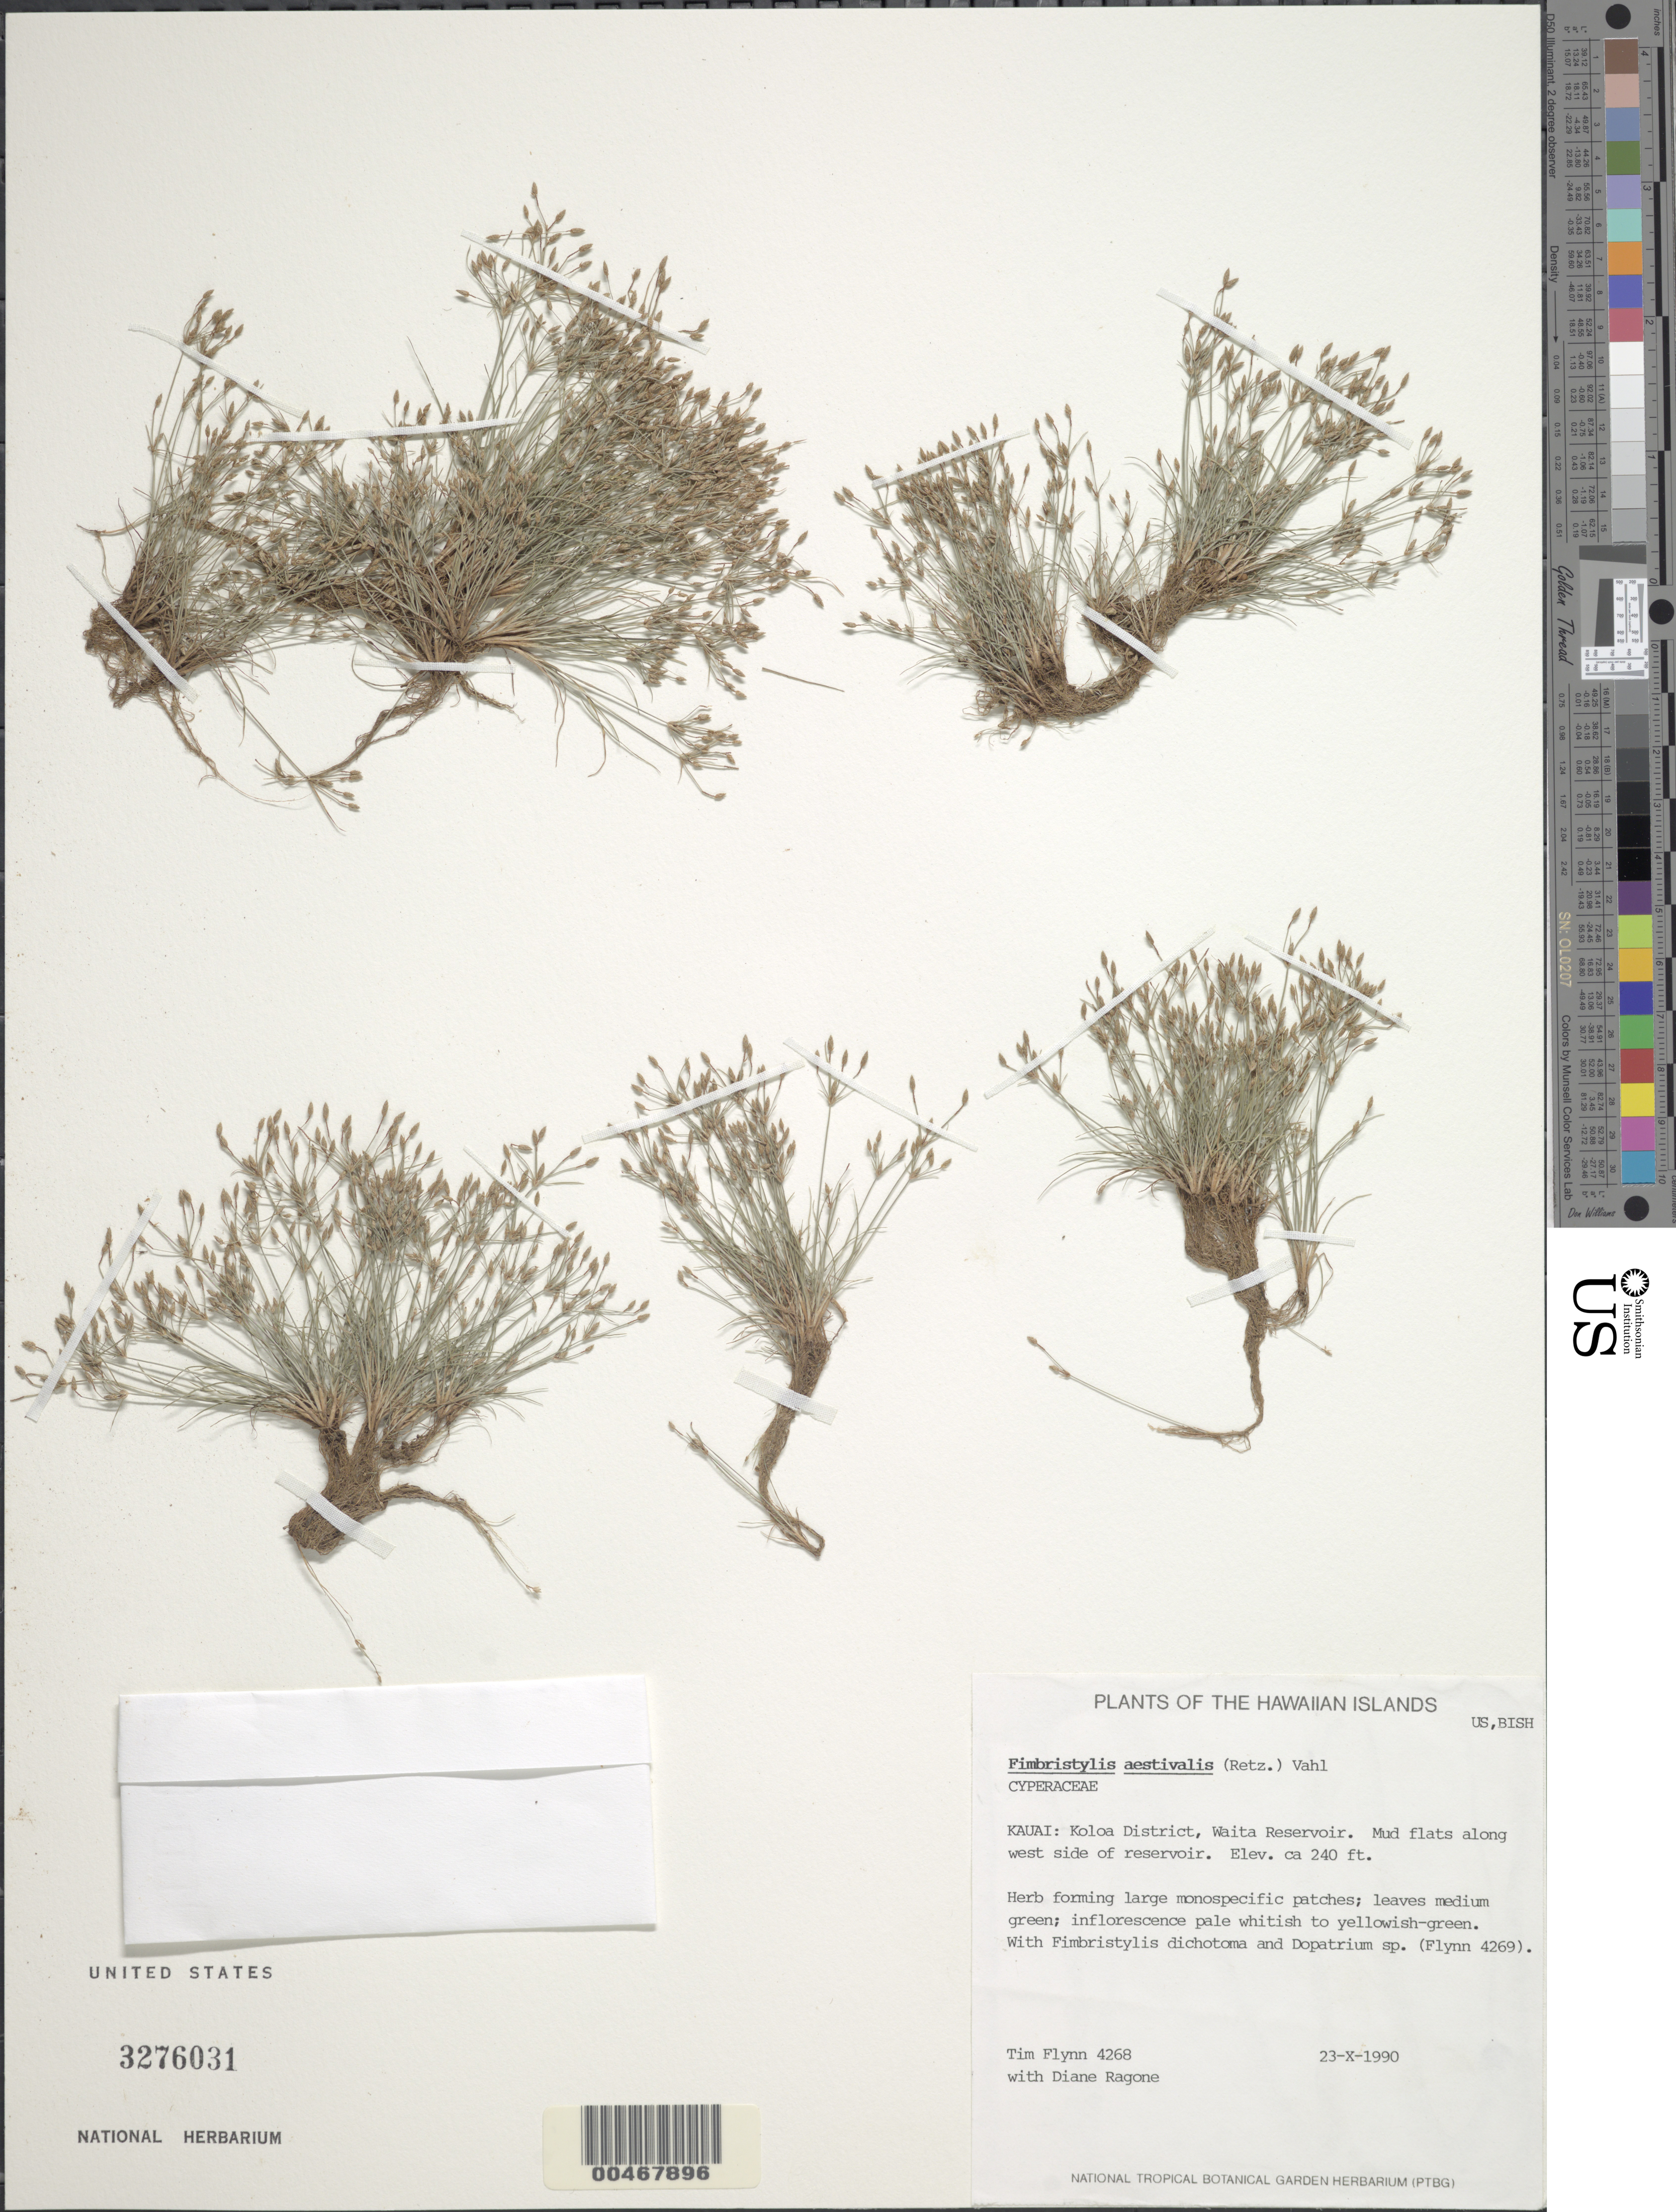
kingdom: Plantae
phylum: Tracheophyta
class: Liliopsida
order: Poales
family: Cyperaceae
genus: Fimbristylis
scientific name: Fimbristylis aestivalis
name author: (Retz.) Vahl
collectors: T. W. Flynn & D. Ragone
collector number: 4268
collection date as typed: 23 Dec 1990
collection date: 1990-12-23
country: United States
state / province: Hawaii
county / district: Kauai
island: Kaua'i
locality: Koloa Dist., Waita Reservoir, along W side of reservoir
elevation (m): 73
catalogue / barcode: US 3276031